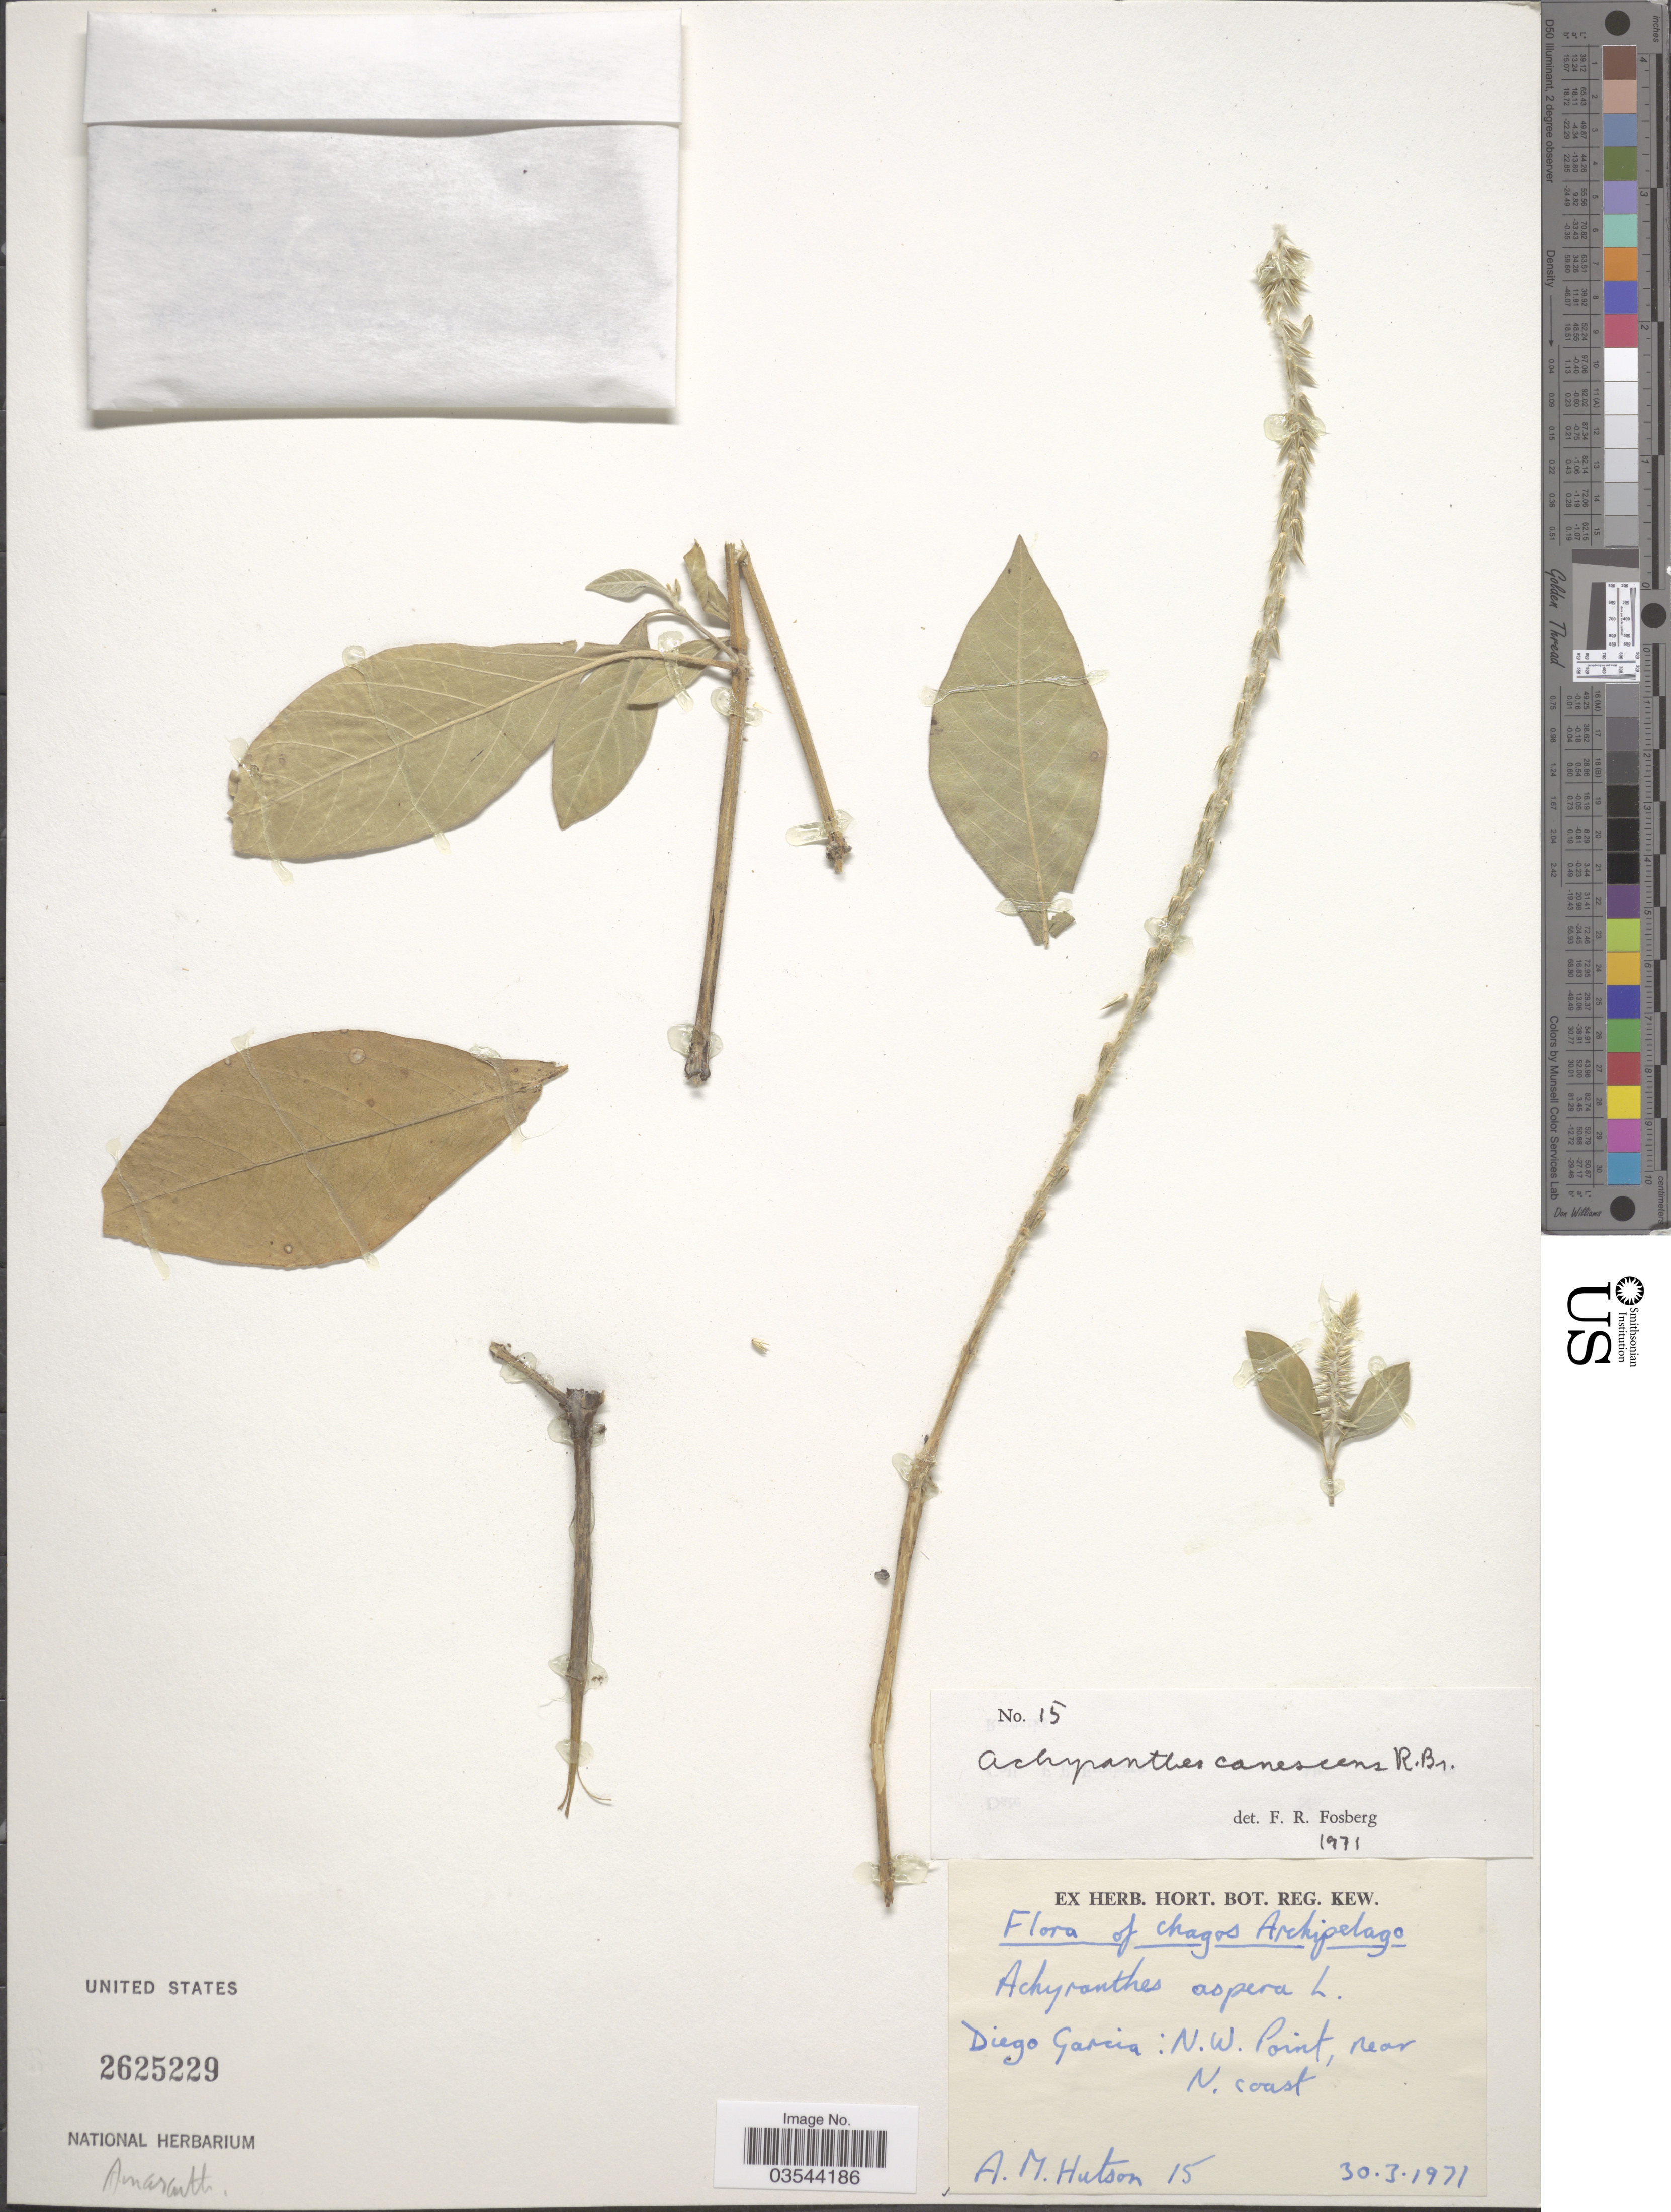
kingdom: Plantae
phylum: Tracheophyta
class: Magnoliopsida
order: Caryophyllales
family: Amaranthaceae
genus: Achyranthes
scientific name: Achyranthes canescens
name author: R. Br.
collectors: A. Hutson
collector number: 15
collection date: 1971-03-30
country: British Indian Ocean Territory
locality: Chagos Archipelago. Diego Garcia: N.W. Point, near N. coast.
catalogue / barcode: US 2625229